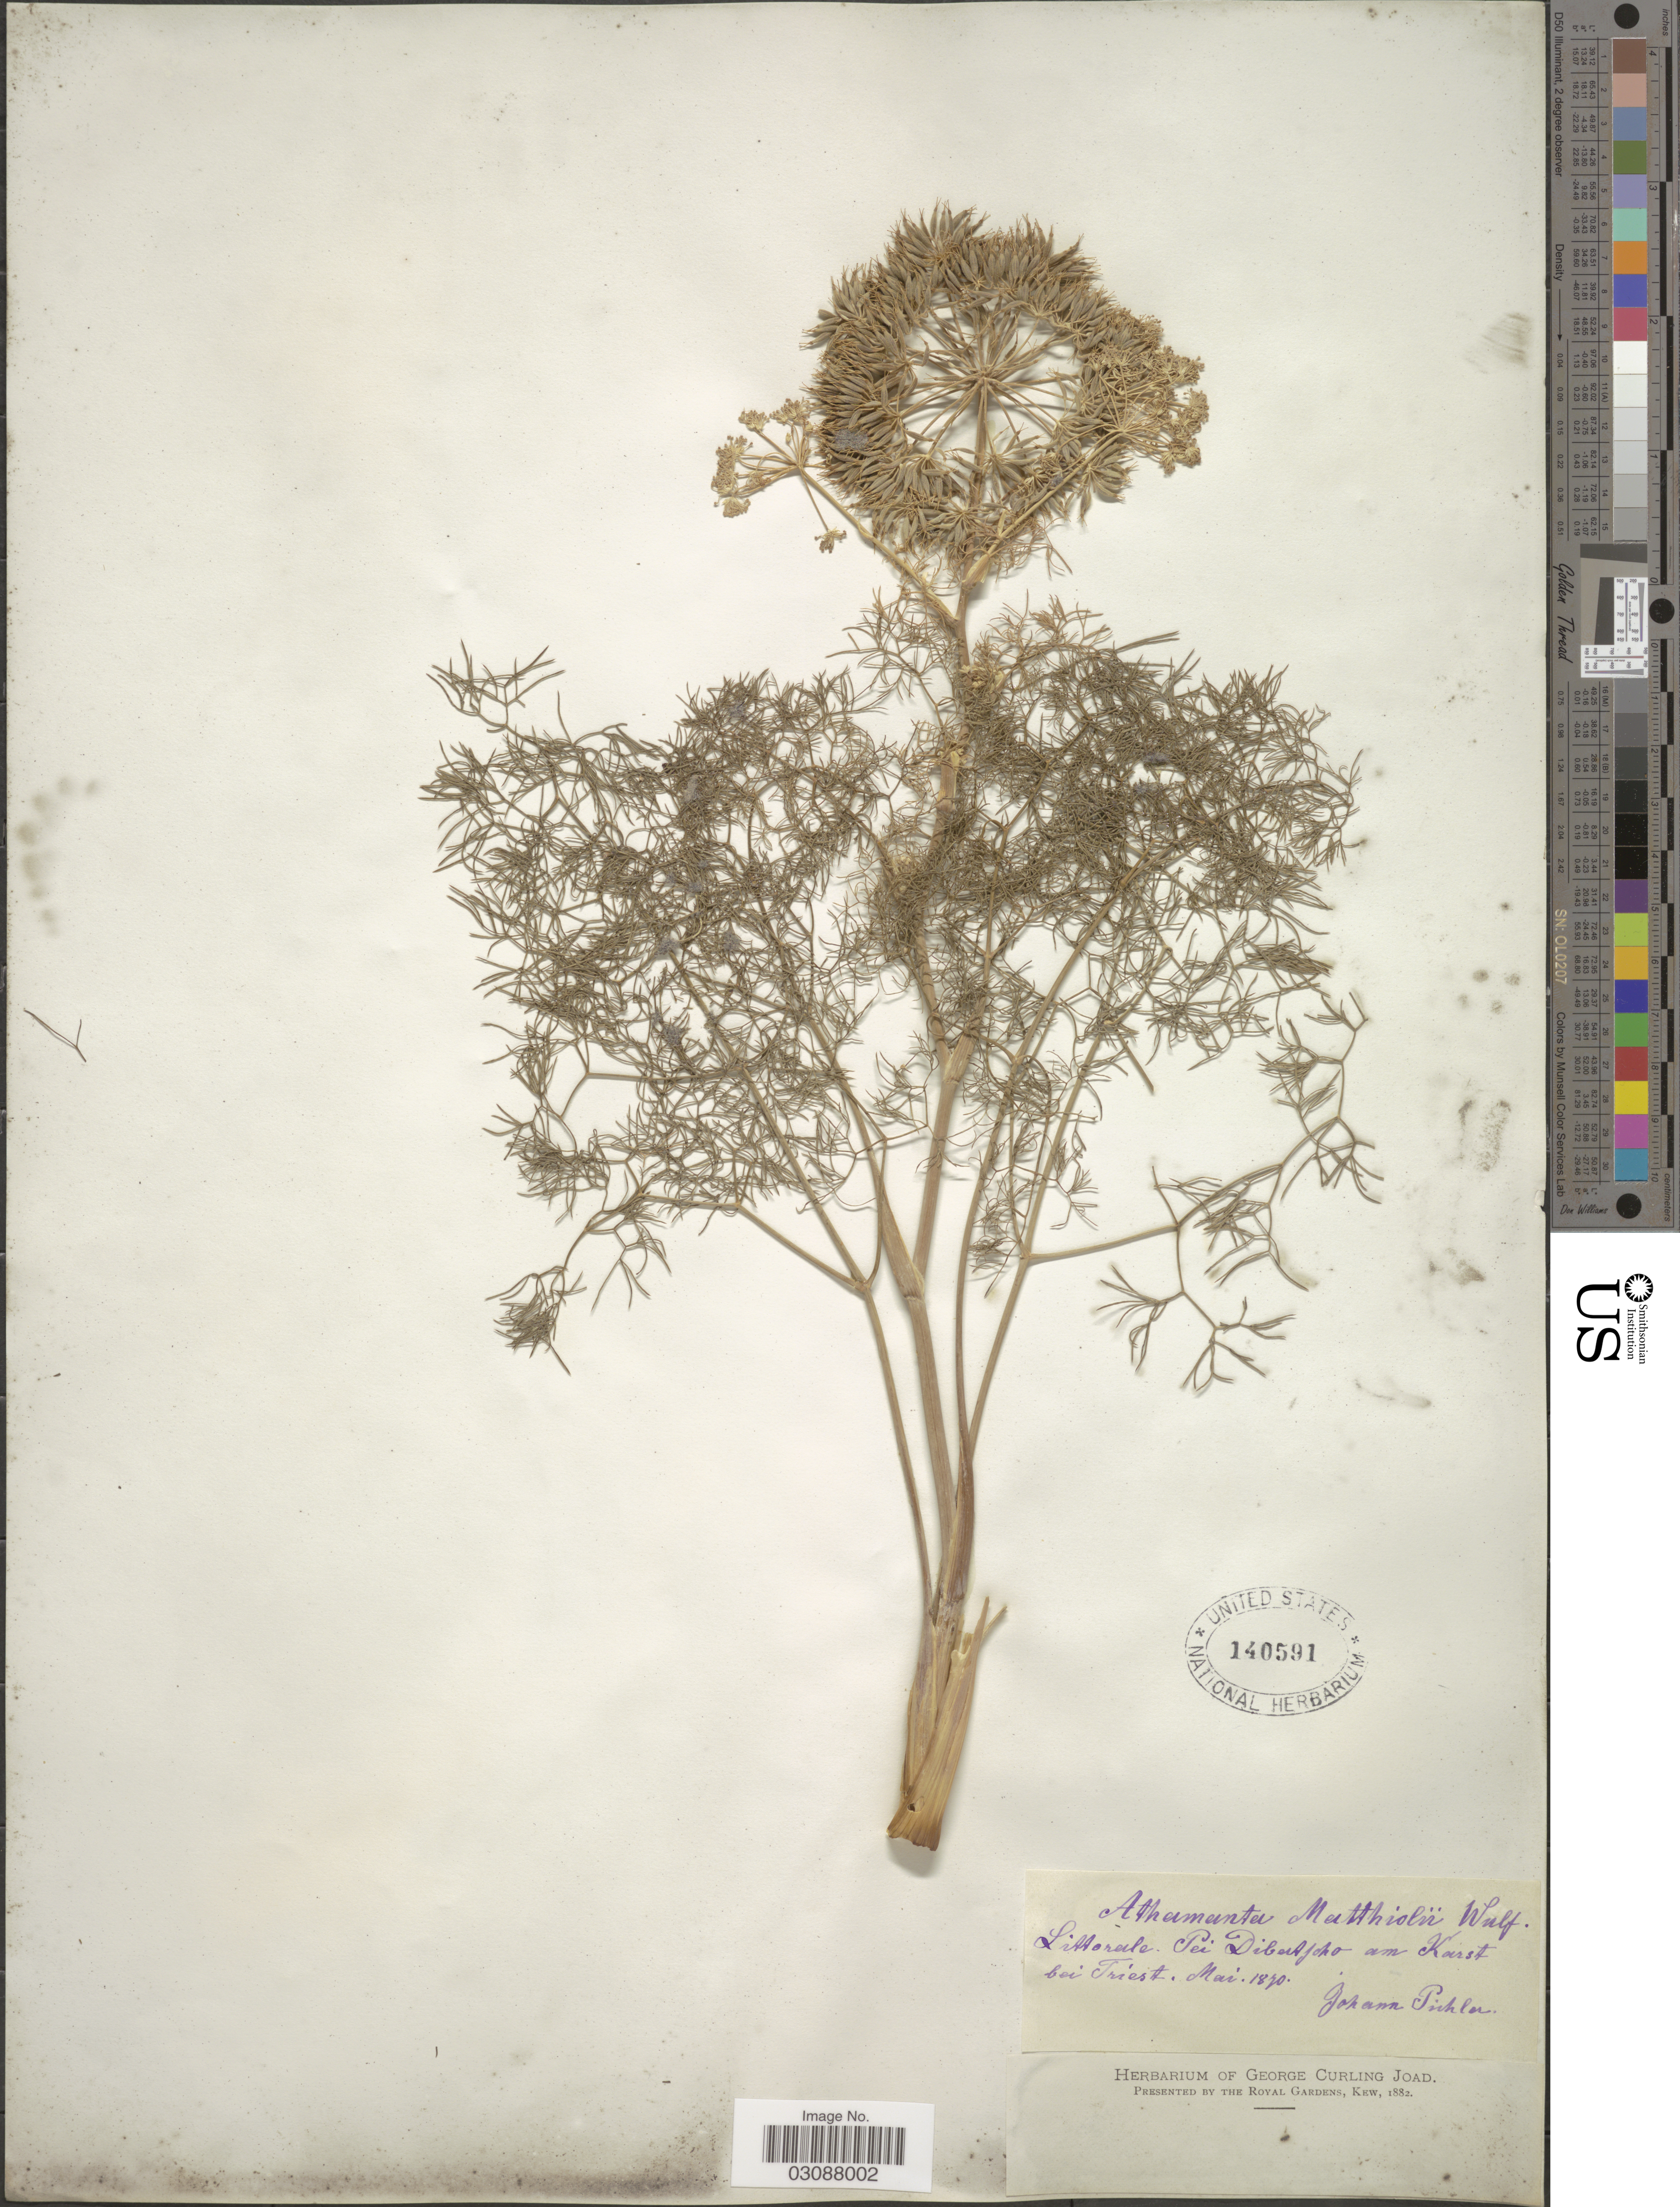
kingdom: Plantae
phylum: Tracheophyta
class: Magnoliopsida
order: Apiales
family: Apiaceae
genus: Athamanta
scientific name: Athamanta matthioli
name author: Wulfen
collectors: J. Pichler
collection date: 1870-05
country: Italy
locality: Littorale. Pei Dibertcho [interpreted] am Karst bei Triest.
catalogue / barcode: US 140591